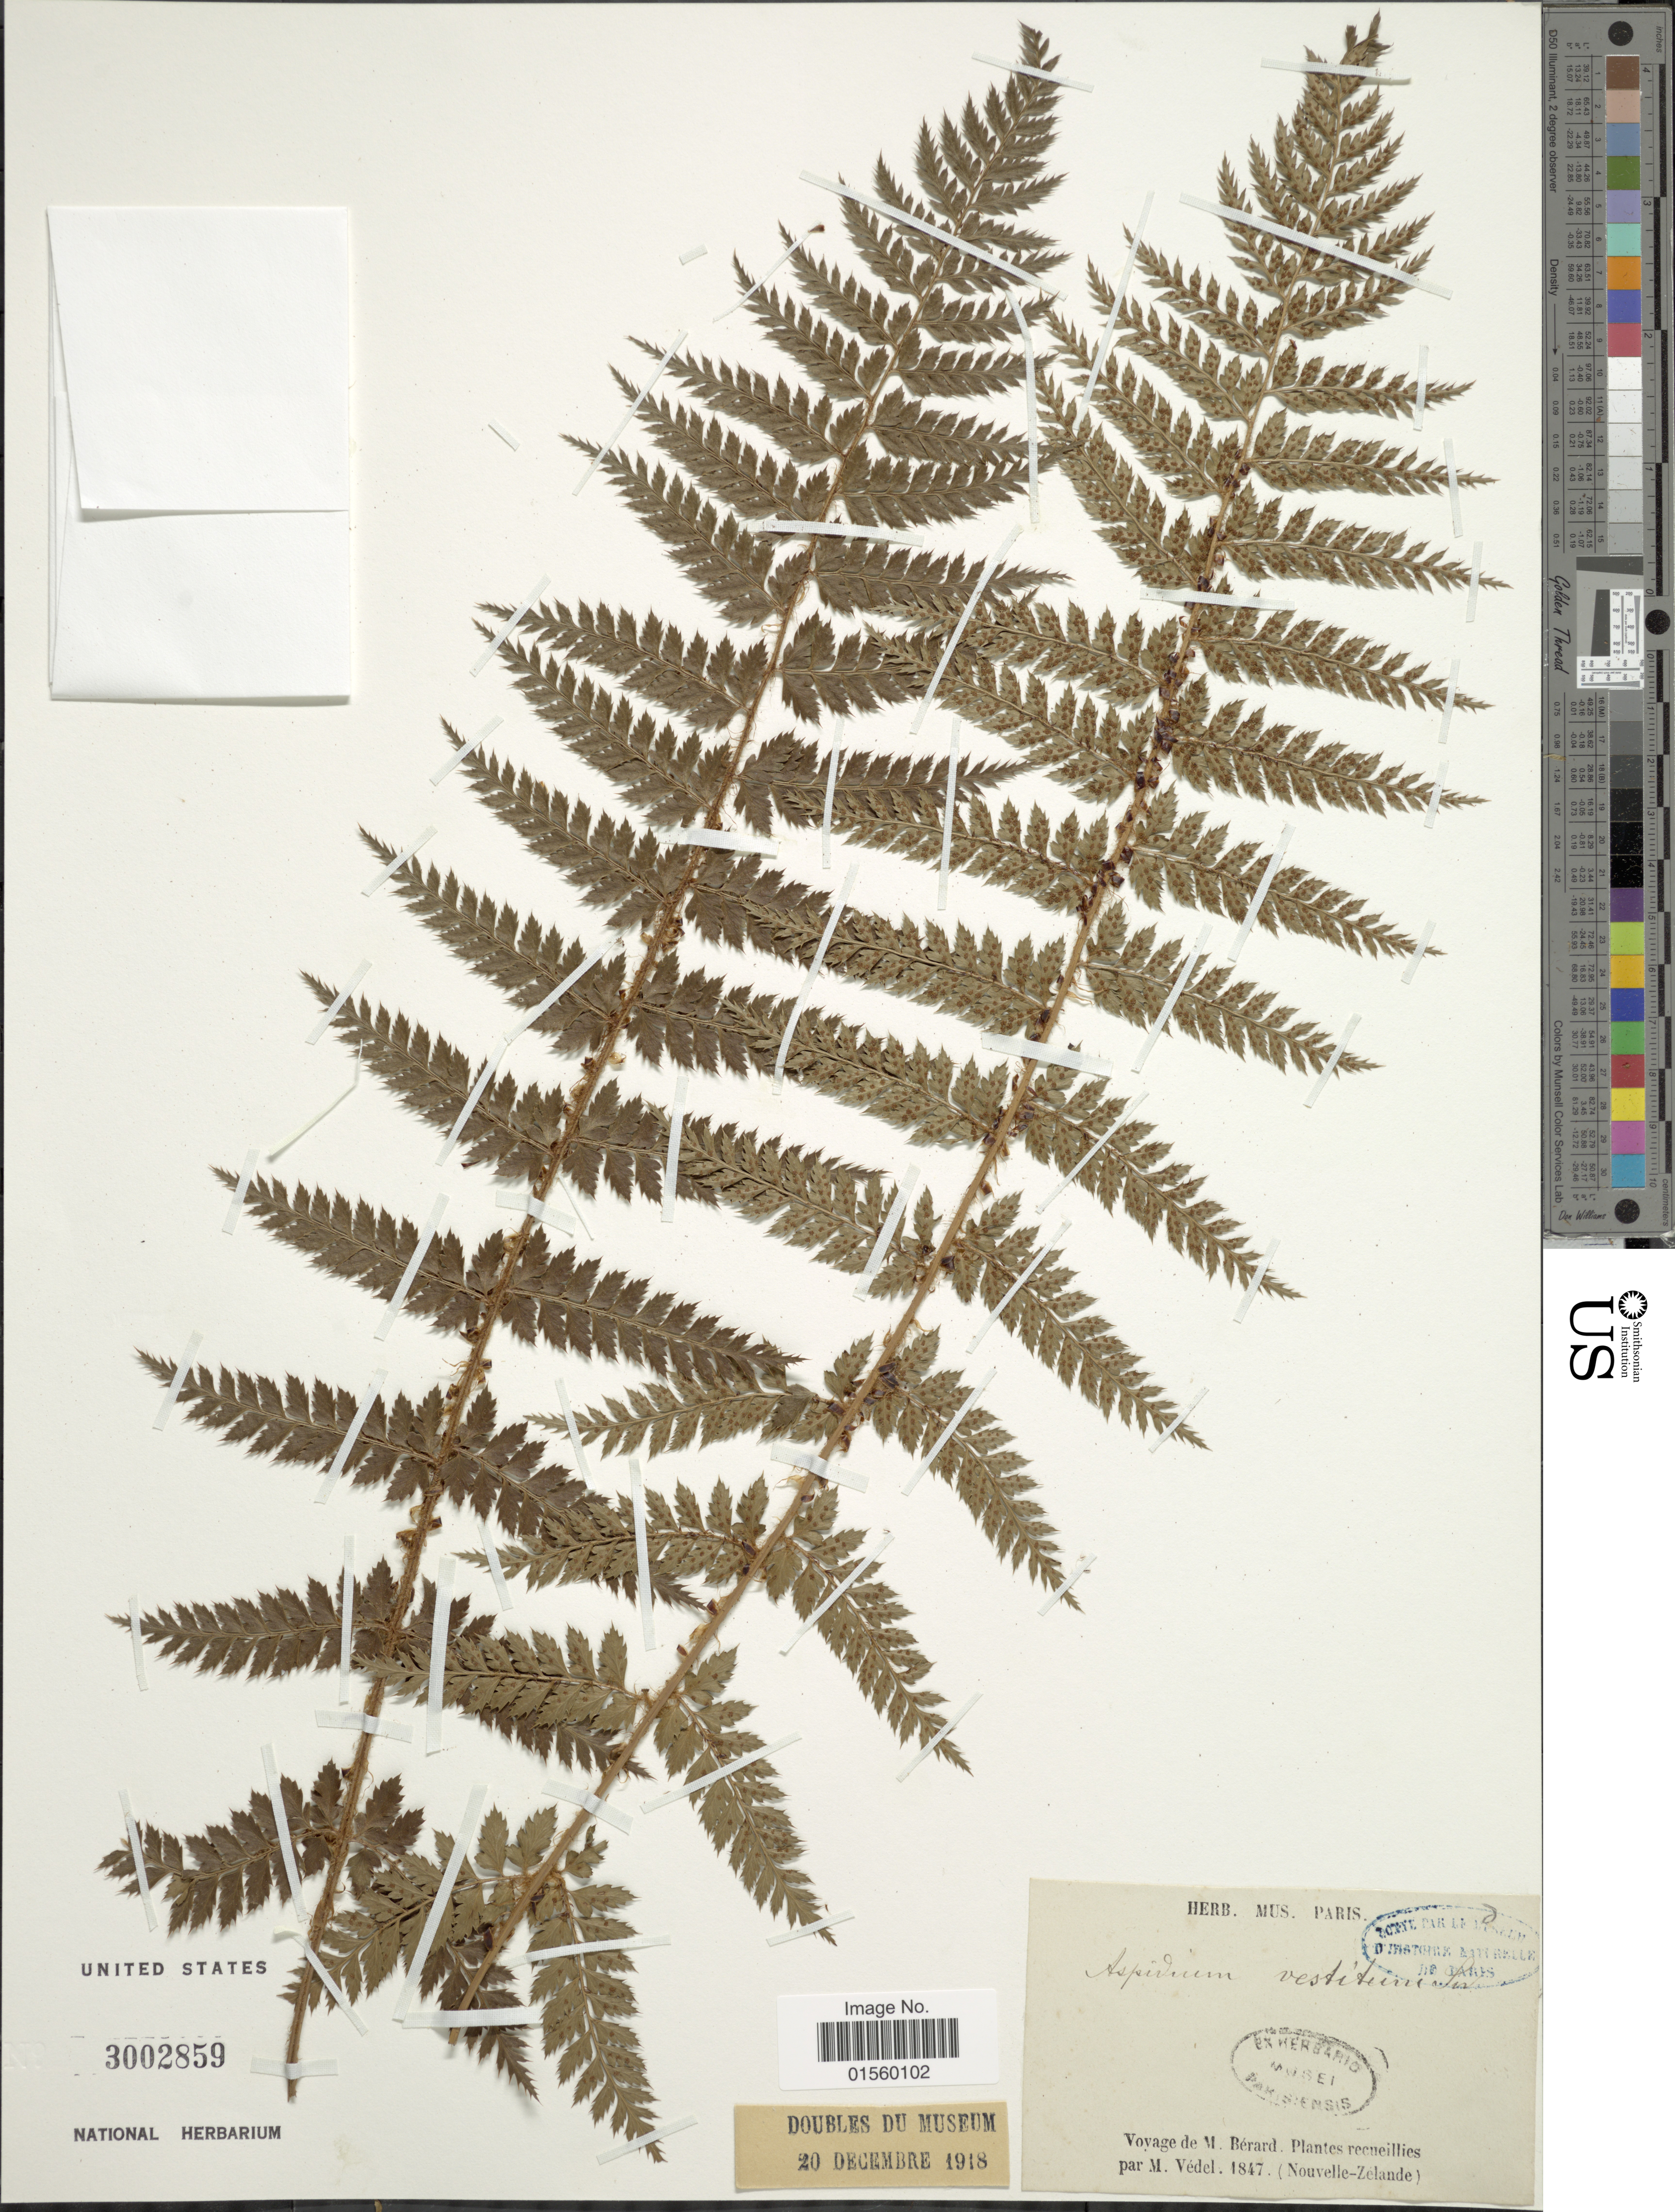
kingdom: Plantae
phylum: Tracheophyta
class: Polypodiopsida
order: Polypodiales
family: Dryopteridaceae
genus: Polystichum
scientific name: Polystichum vestitum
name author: (Sw.) C. Presl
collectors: M. Védel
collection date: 1847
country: New Zealand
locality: Nouvelle-Zelande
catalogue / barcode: US 3002859